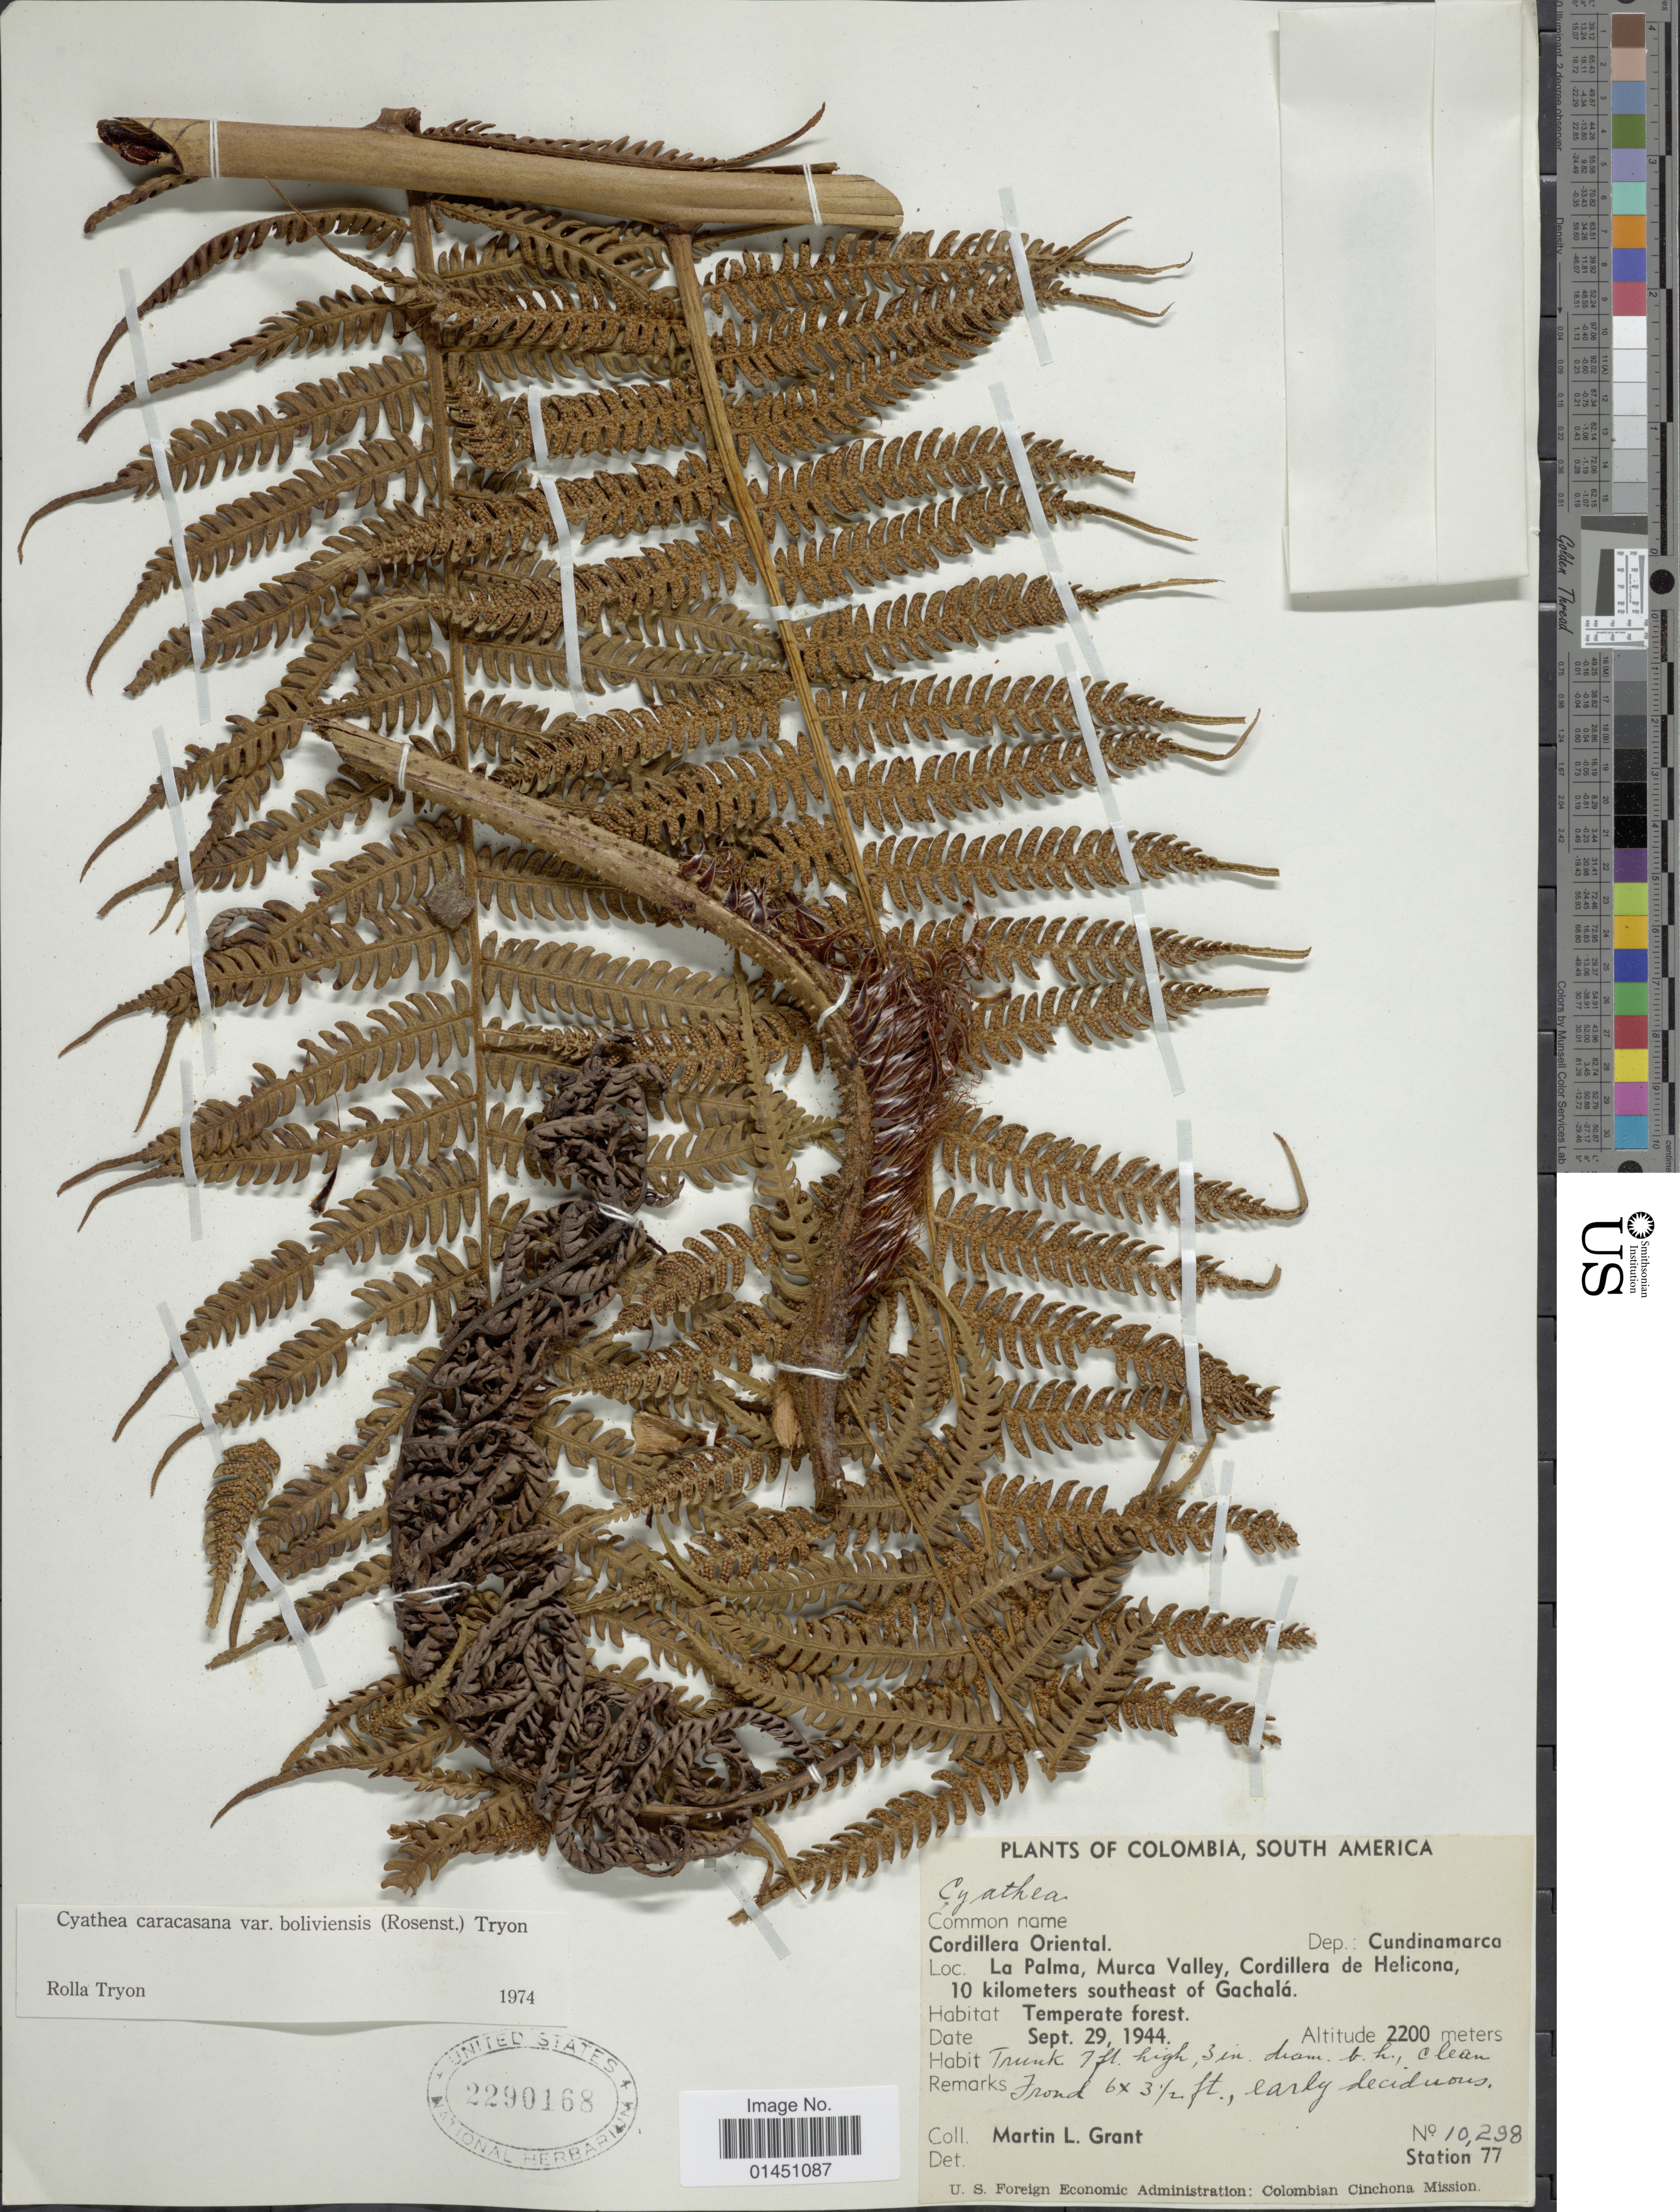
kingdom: Plantae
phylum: Tracheophyta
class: Polypodiopsida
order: Cyatheales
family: Cyatheaceae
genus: Cyathea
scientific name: Cyathea caracasana var. boliviensis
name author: (Rosenst.) R.M. Tryon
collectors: M. L. Grant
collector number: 10298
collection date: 1944-09-29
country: Colombia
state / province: Cundinamarca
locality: Cordillera Oriental, La Palma, Murca Valley, Cordillera de Helicona, 10 kilometers southeast of Gachala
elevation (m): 2200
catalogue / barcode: US 2290168